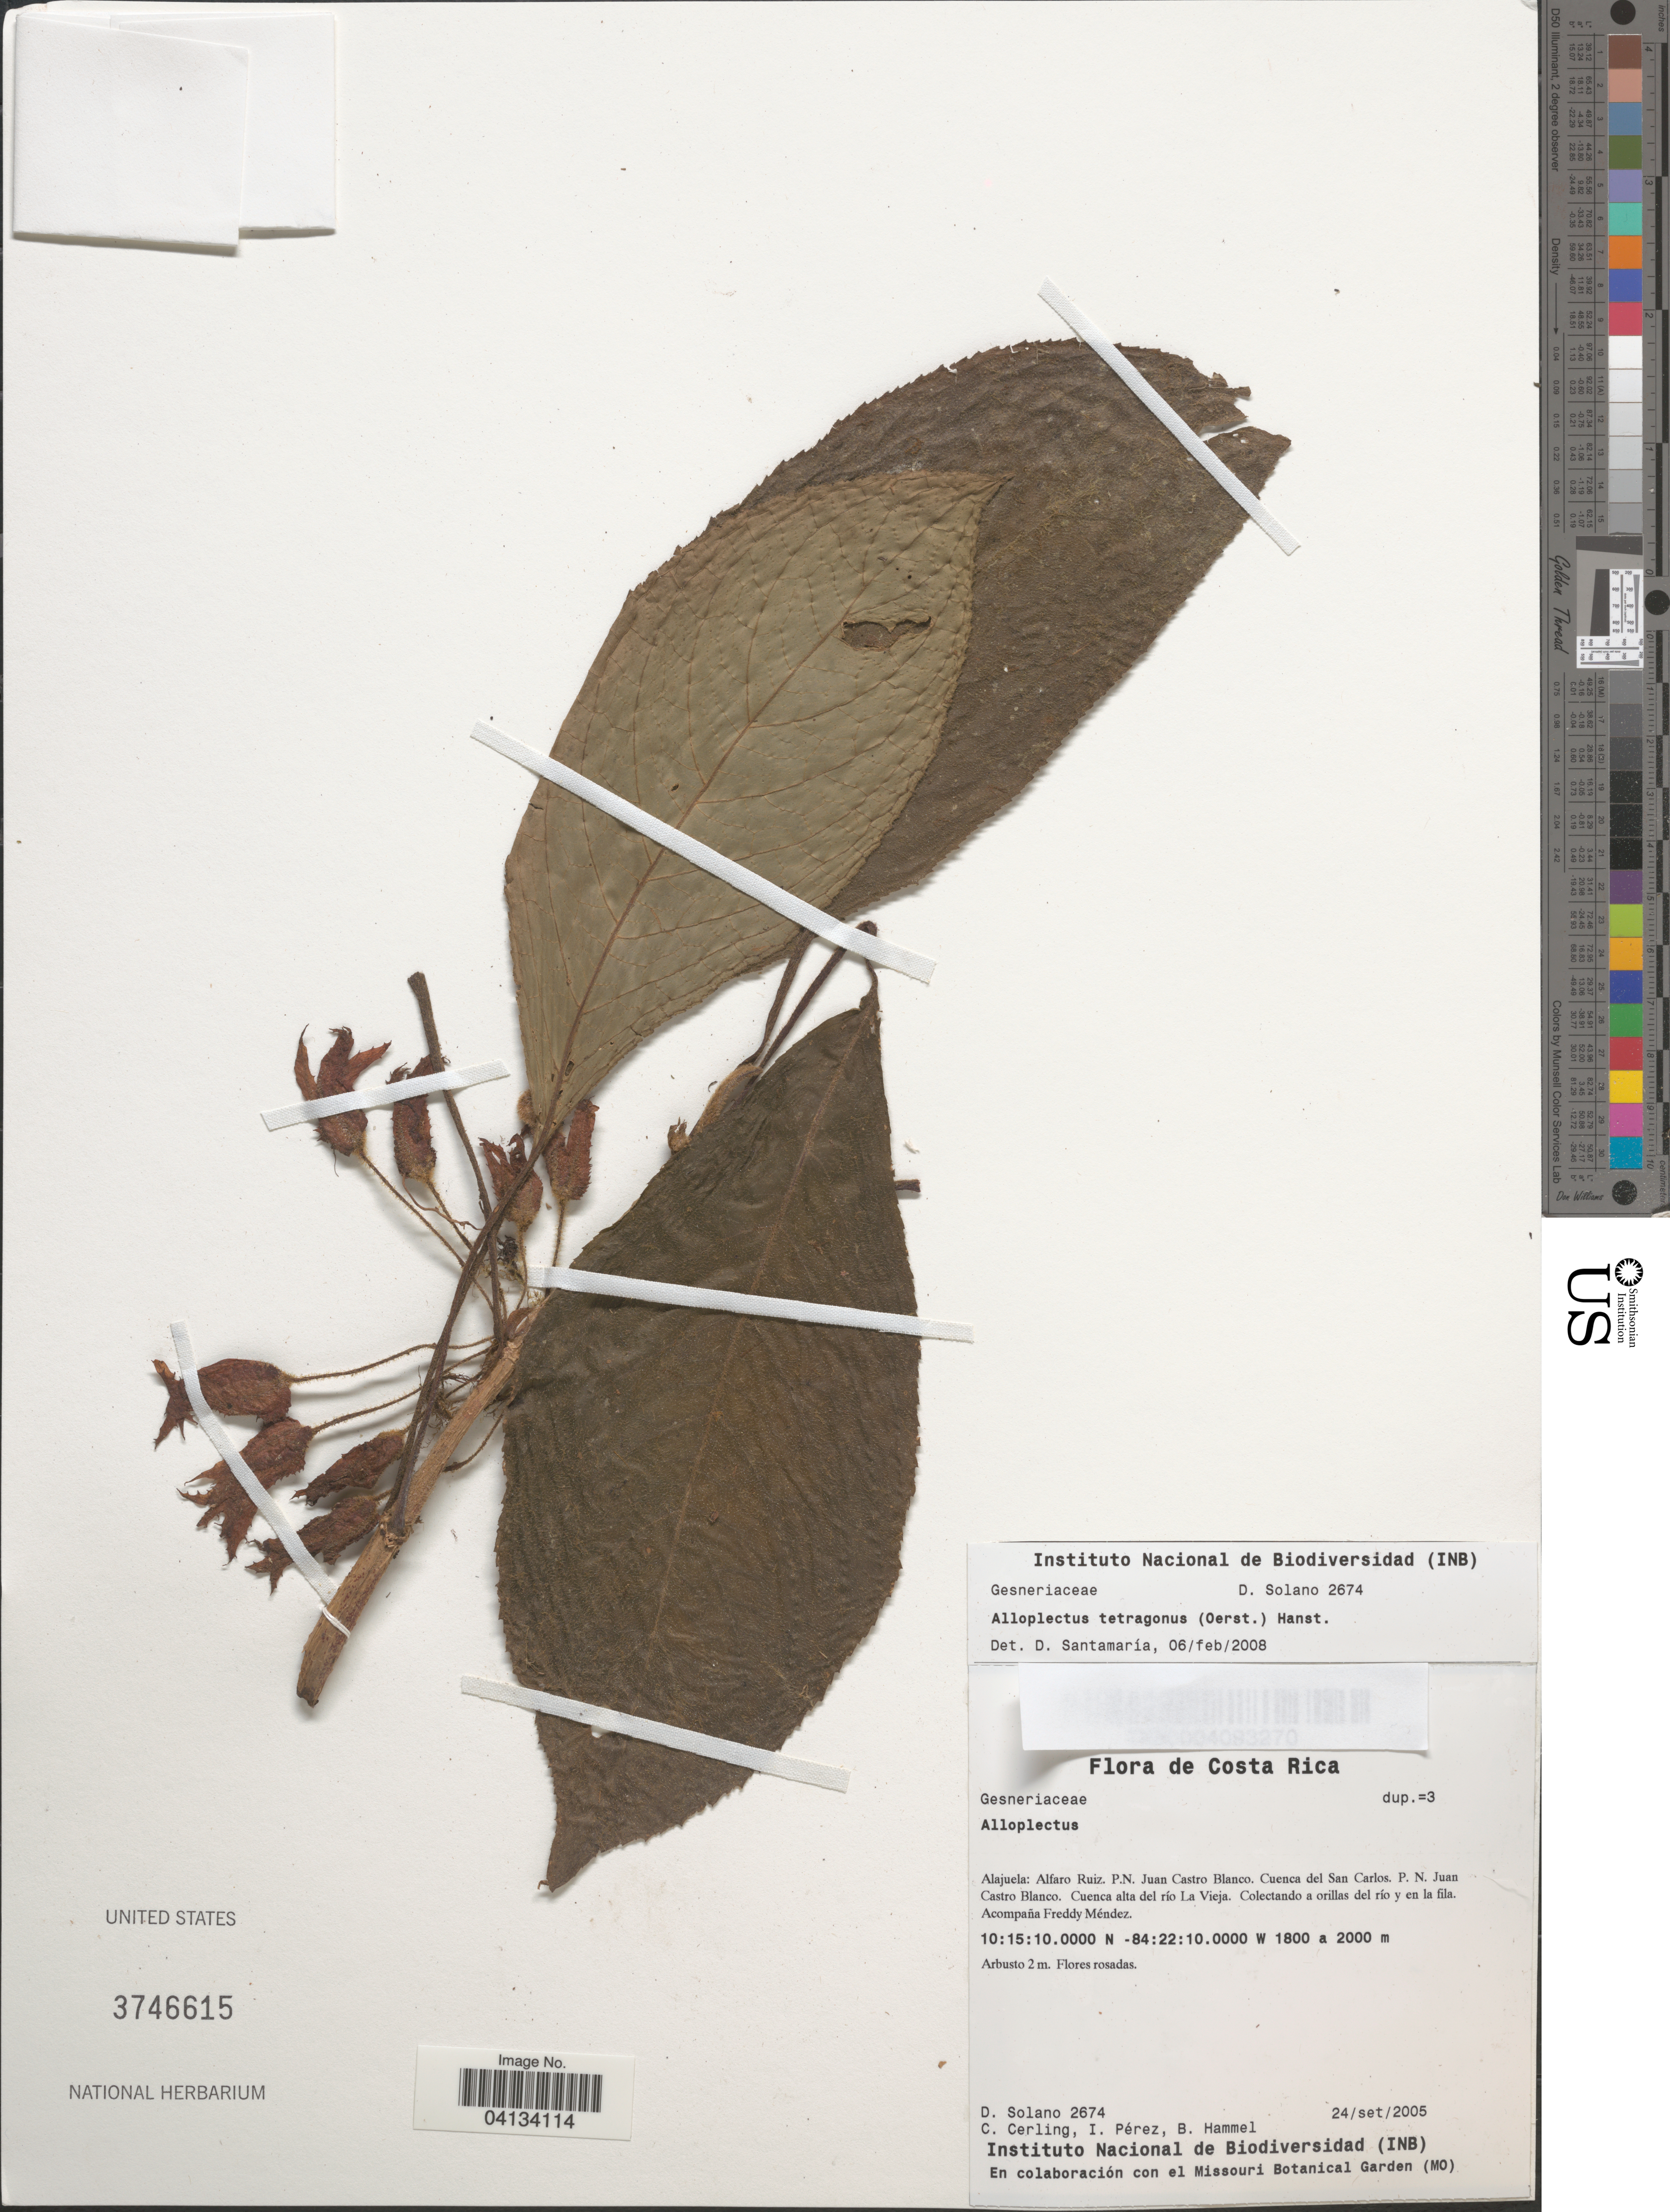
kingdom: Plantae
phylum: Tracheophyta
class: Magnoliopsida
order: Lamiales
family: Gesneriaceae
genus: Alloplectus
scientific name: Alloplectus tetragonus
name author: (Hanst.) Hanst.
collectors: D. Solano, C. Cerling, I. Pérez, B. Hammel & F. Méndez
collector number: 2674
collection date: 2005-09-24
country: Costa Rica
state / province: Alajuela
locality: Alfaro Ruiz. P.N. Juan Castro Blanco. Cuenca del San Carlos. P. N. Juan Castro Blanco. Cuenca alta del río La Vieja. A orillas del río y en la fila.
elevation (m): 1800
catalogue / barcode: US 3746615